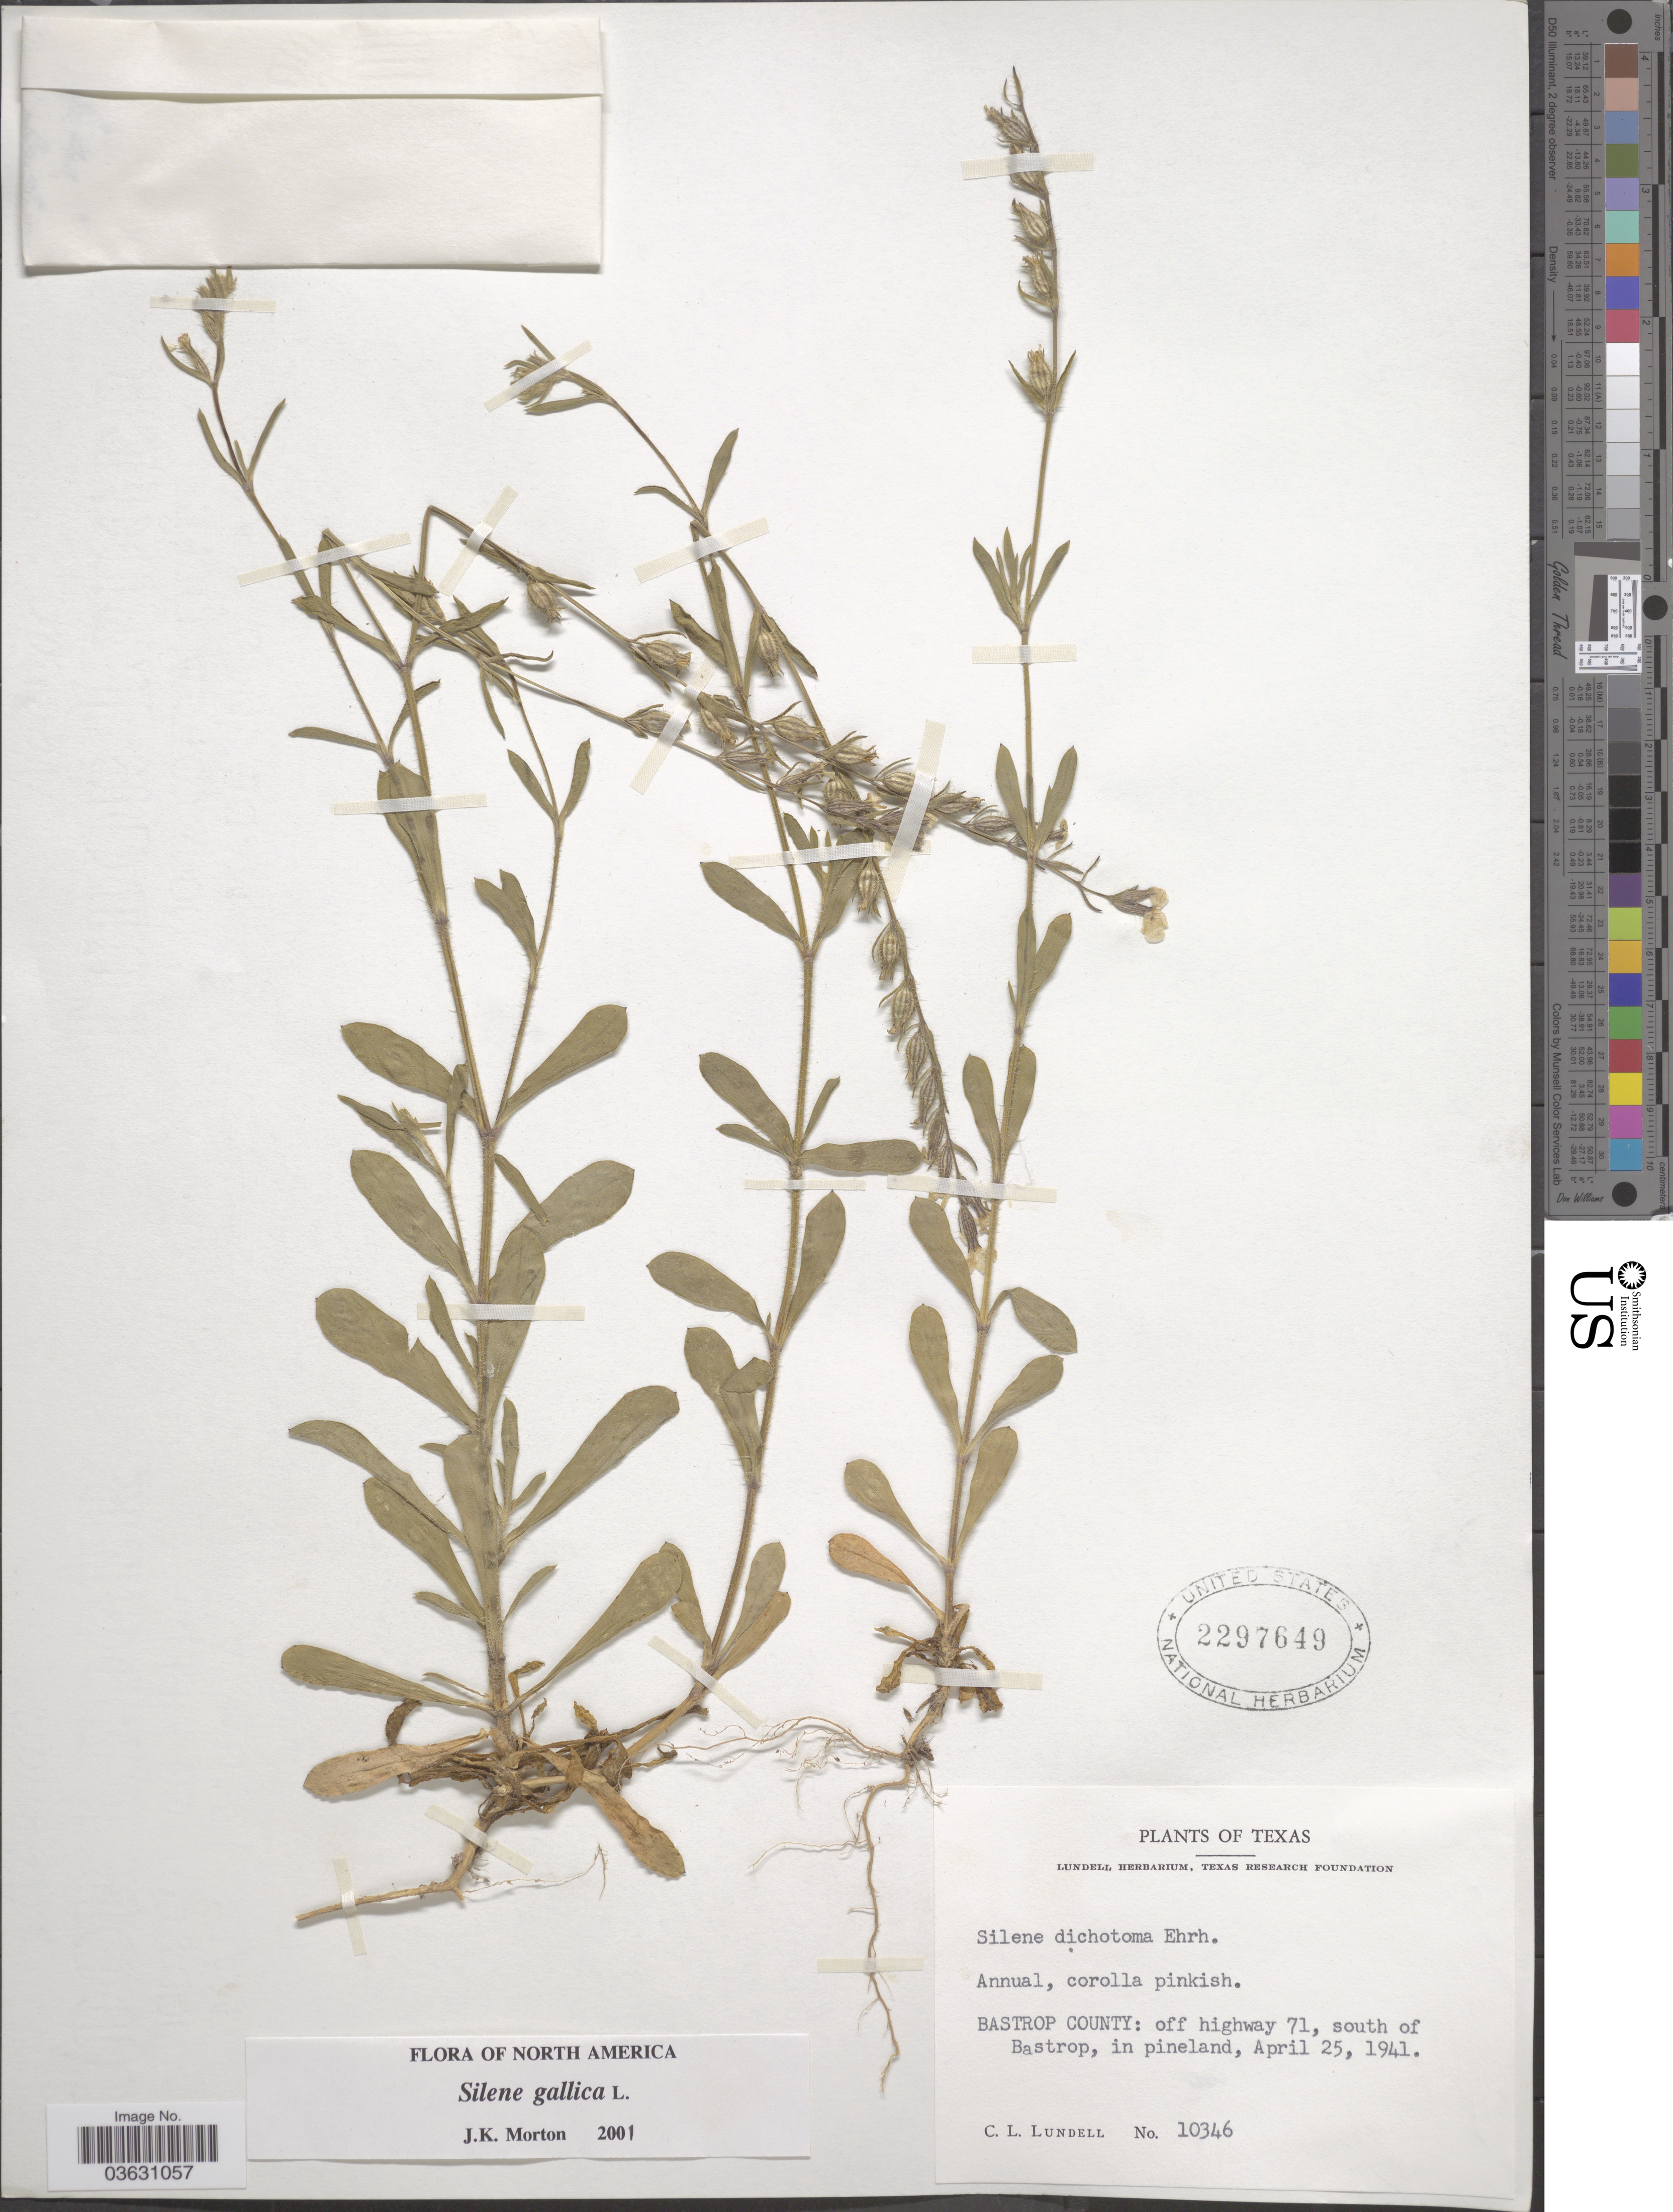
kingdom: Plantae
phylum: Tracheophyta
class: Magnoliopsida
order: Caryophyllales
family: Caryophyllaceae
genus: Silene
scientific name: Silene gallica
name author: L.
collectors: C. L. Lundell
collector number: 10346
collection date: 1941-04-25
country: United States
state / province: Texas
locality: Bastrop County: off highway 71, south of Bastrop, in pineland.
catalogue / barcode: US 2297649